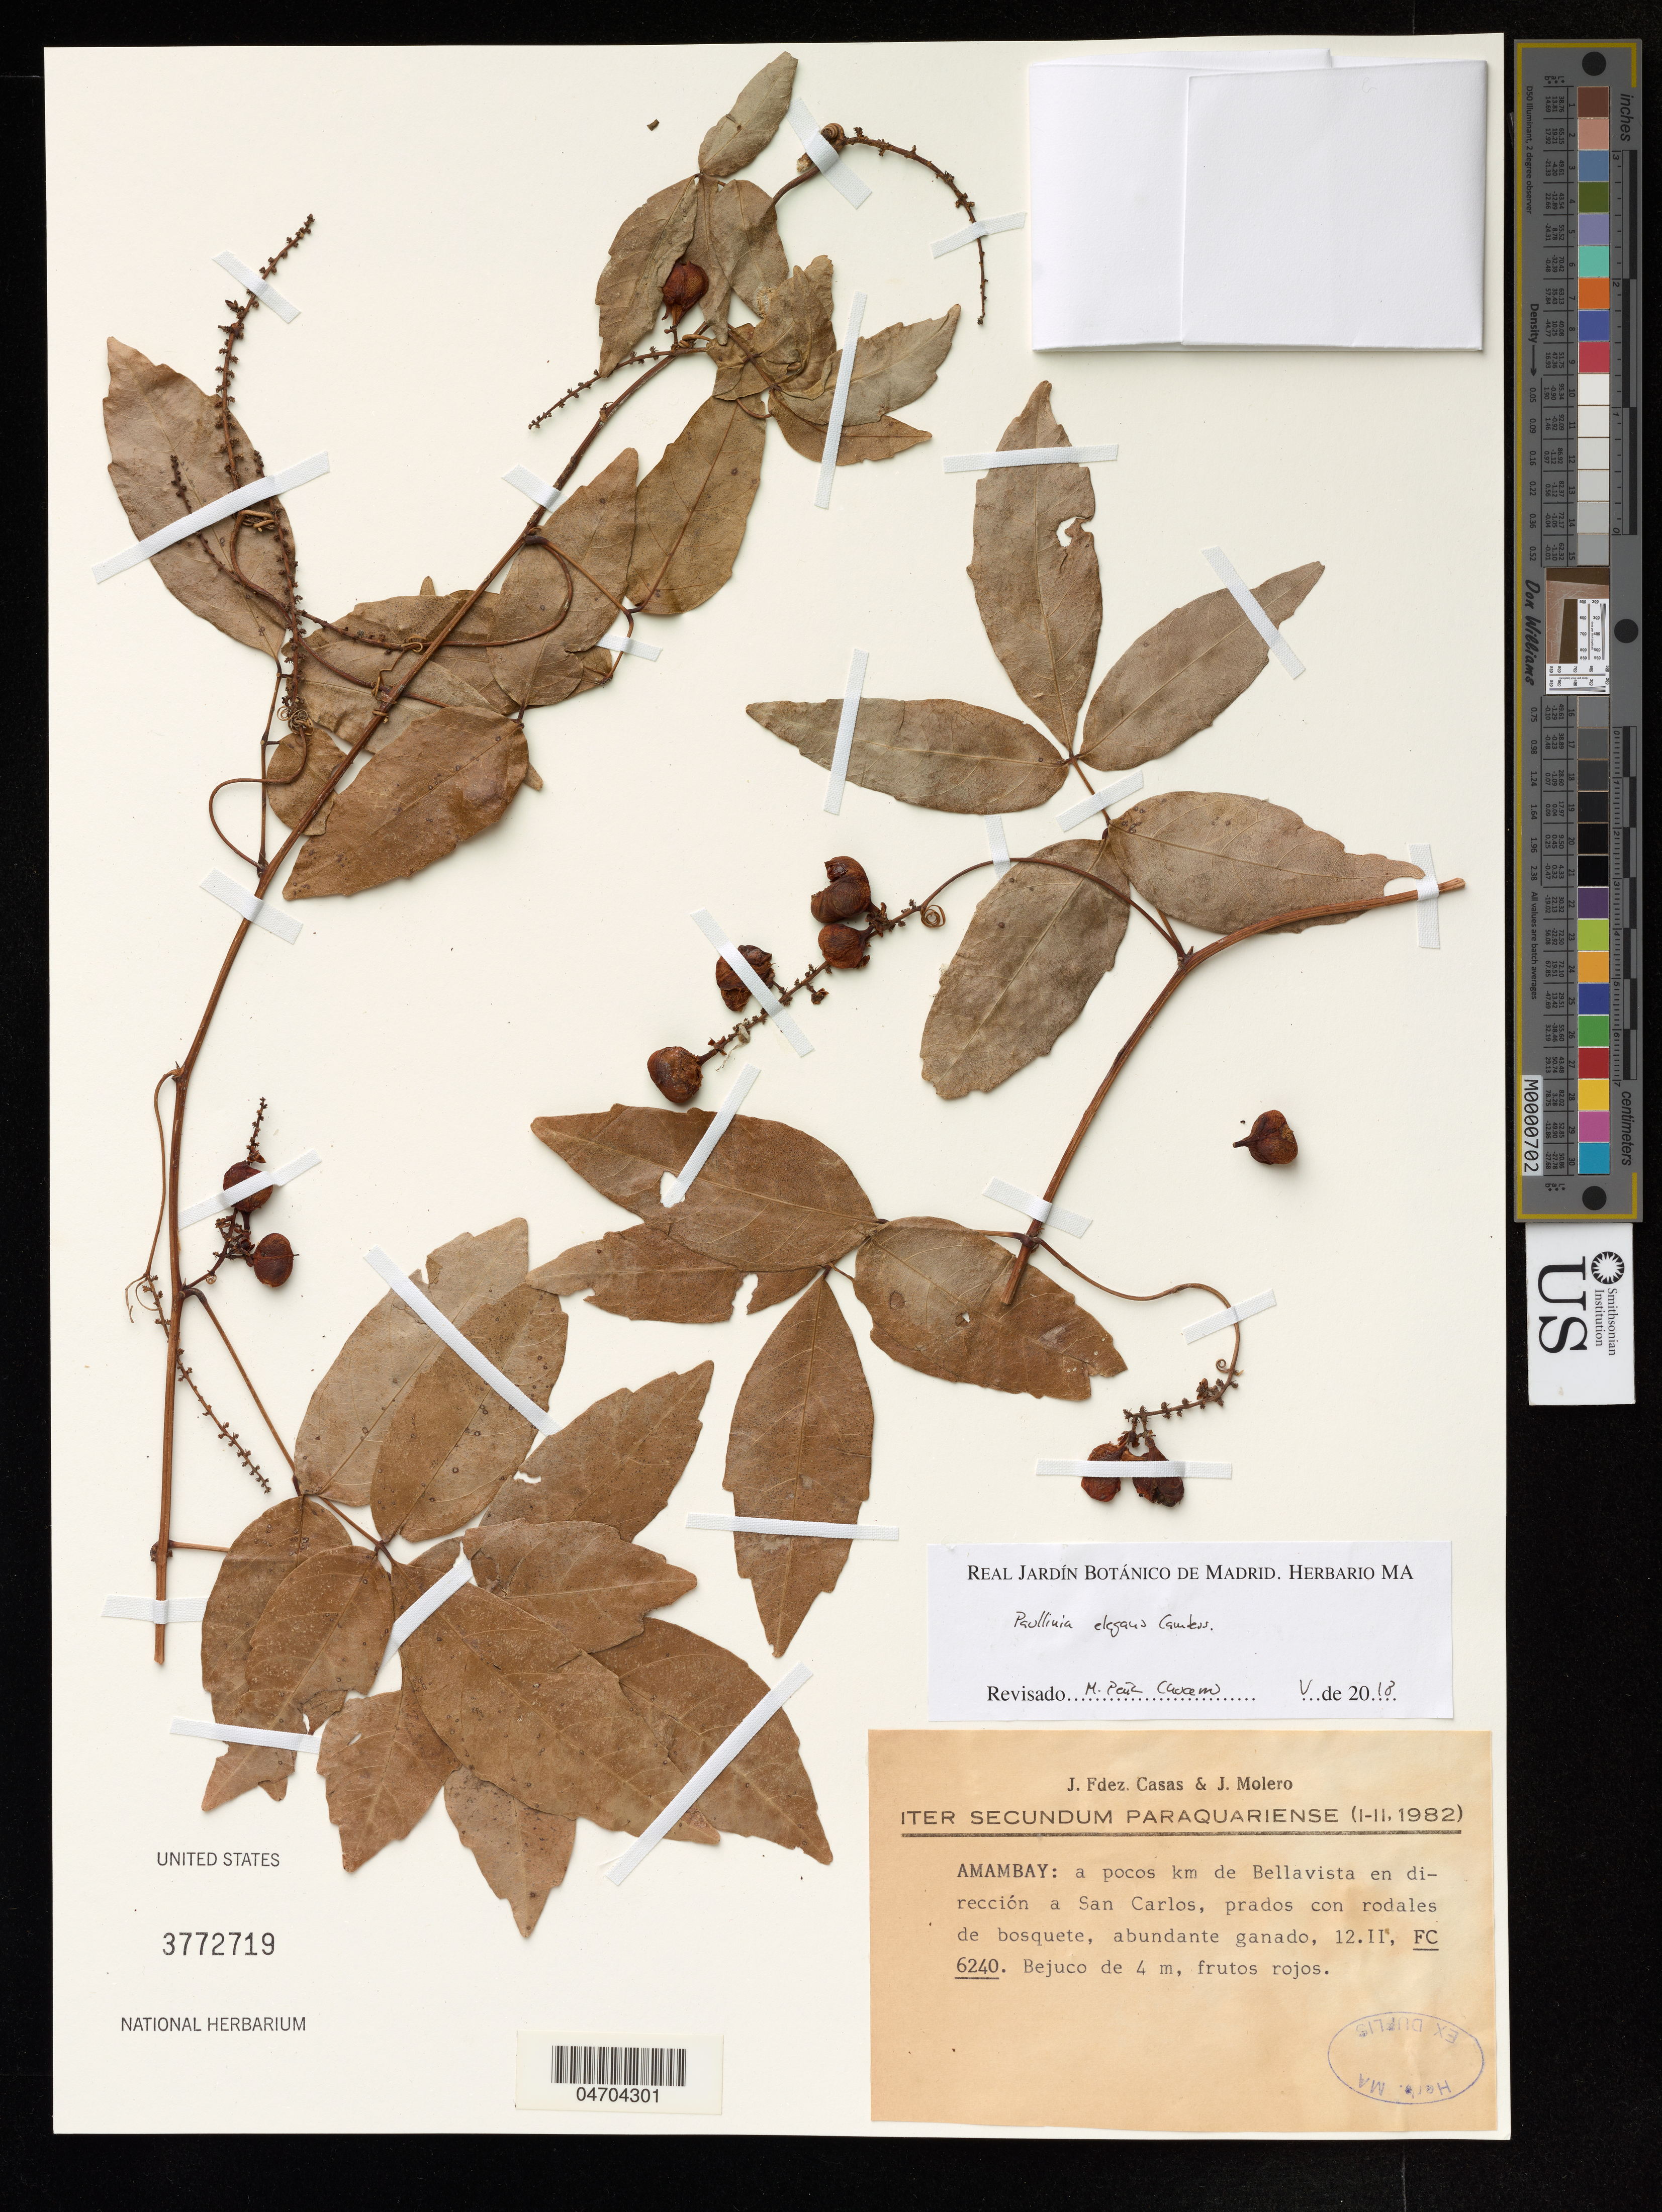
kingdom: Plantae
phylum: Tracheophyta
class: Magnoliopsida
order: Sapindales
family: Sapindaceae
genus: Paullinia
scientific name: Paullinia elegans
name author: Cambess.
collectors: J. Fdez. Casas & J. Molero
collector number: FC 6240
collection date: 1982-02-12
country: Paraguay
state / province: Amambay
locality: A pocos km de Bellavista en dirección a San Carlos, prados con rodales de bosquete, abundante ganado.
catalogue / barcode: US 3772719